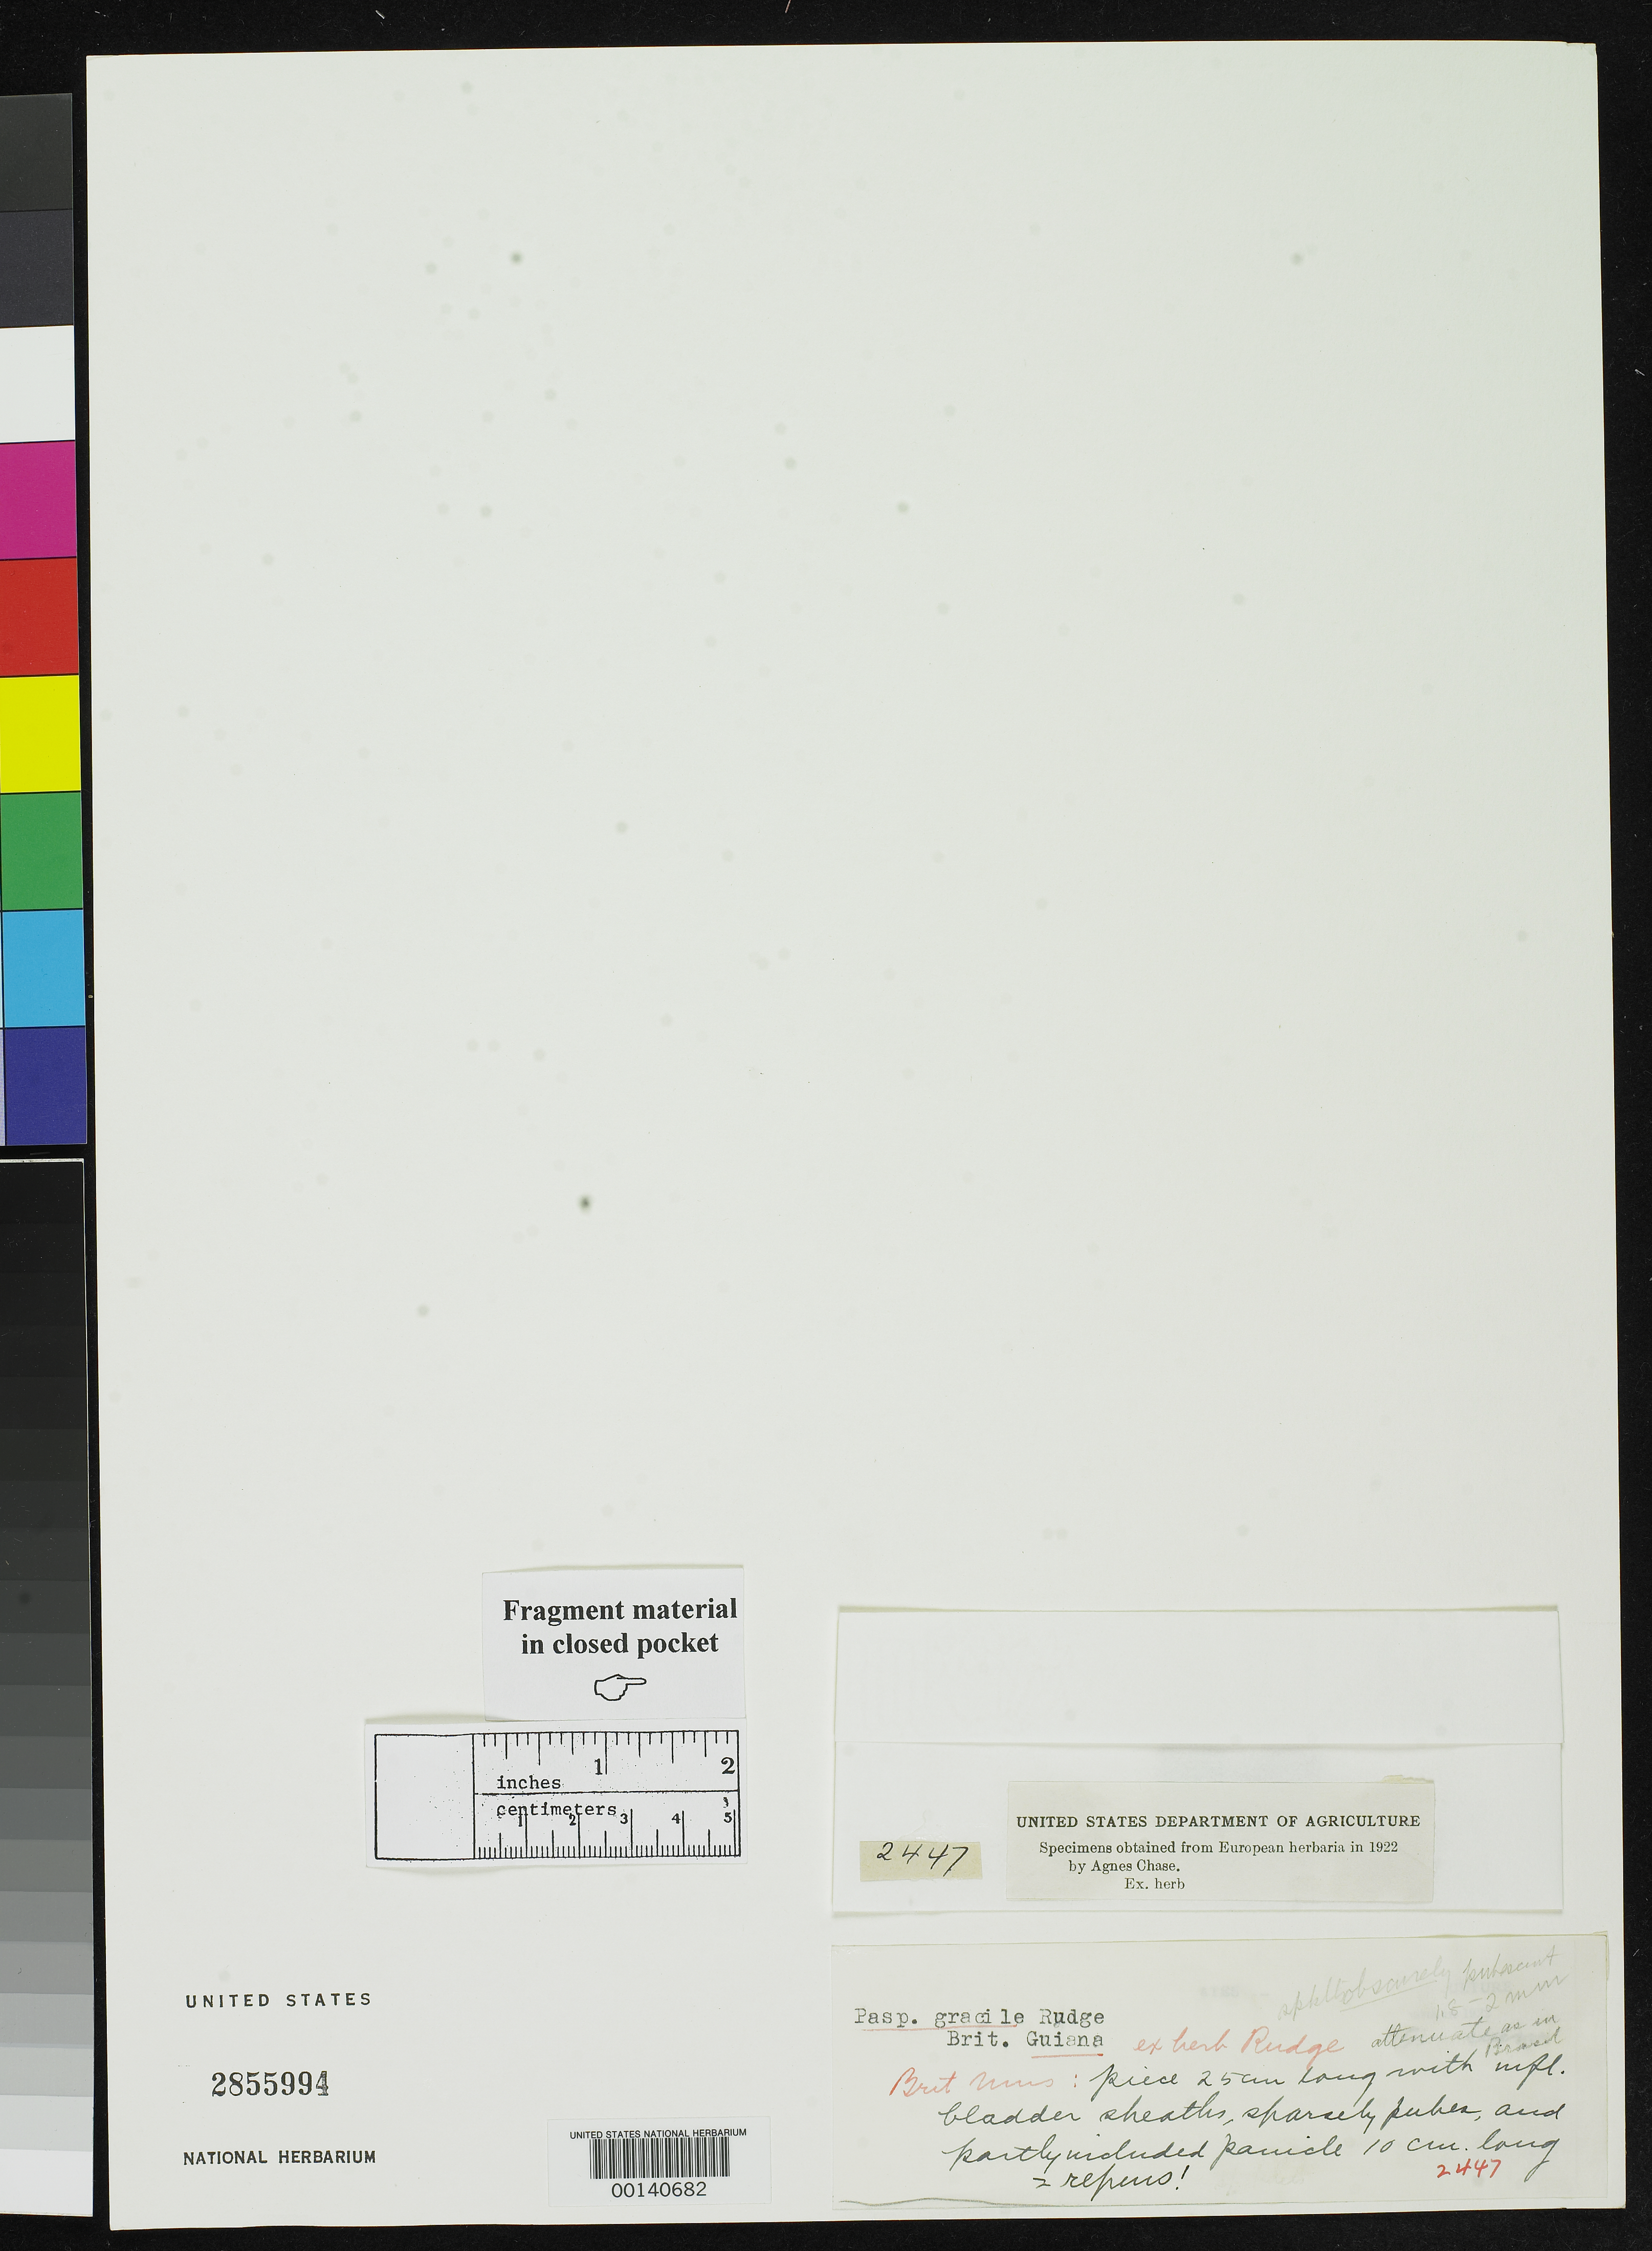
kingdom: Plantae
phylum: Tracheophyta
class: Liliopsida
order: Poales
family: Poaceae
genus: Paspalum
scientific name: Paspalum gracile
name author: Rudge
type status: Type Fragment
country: Guyana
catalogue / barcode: US 2855994